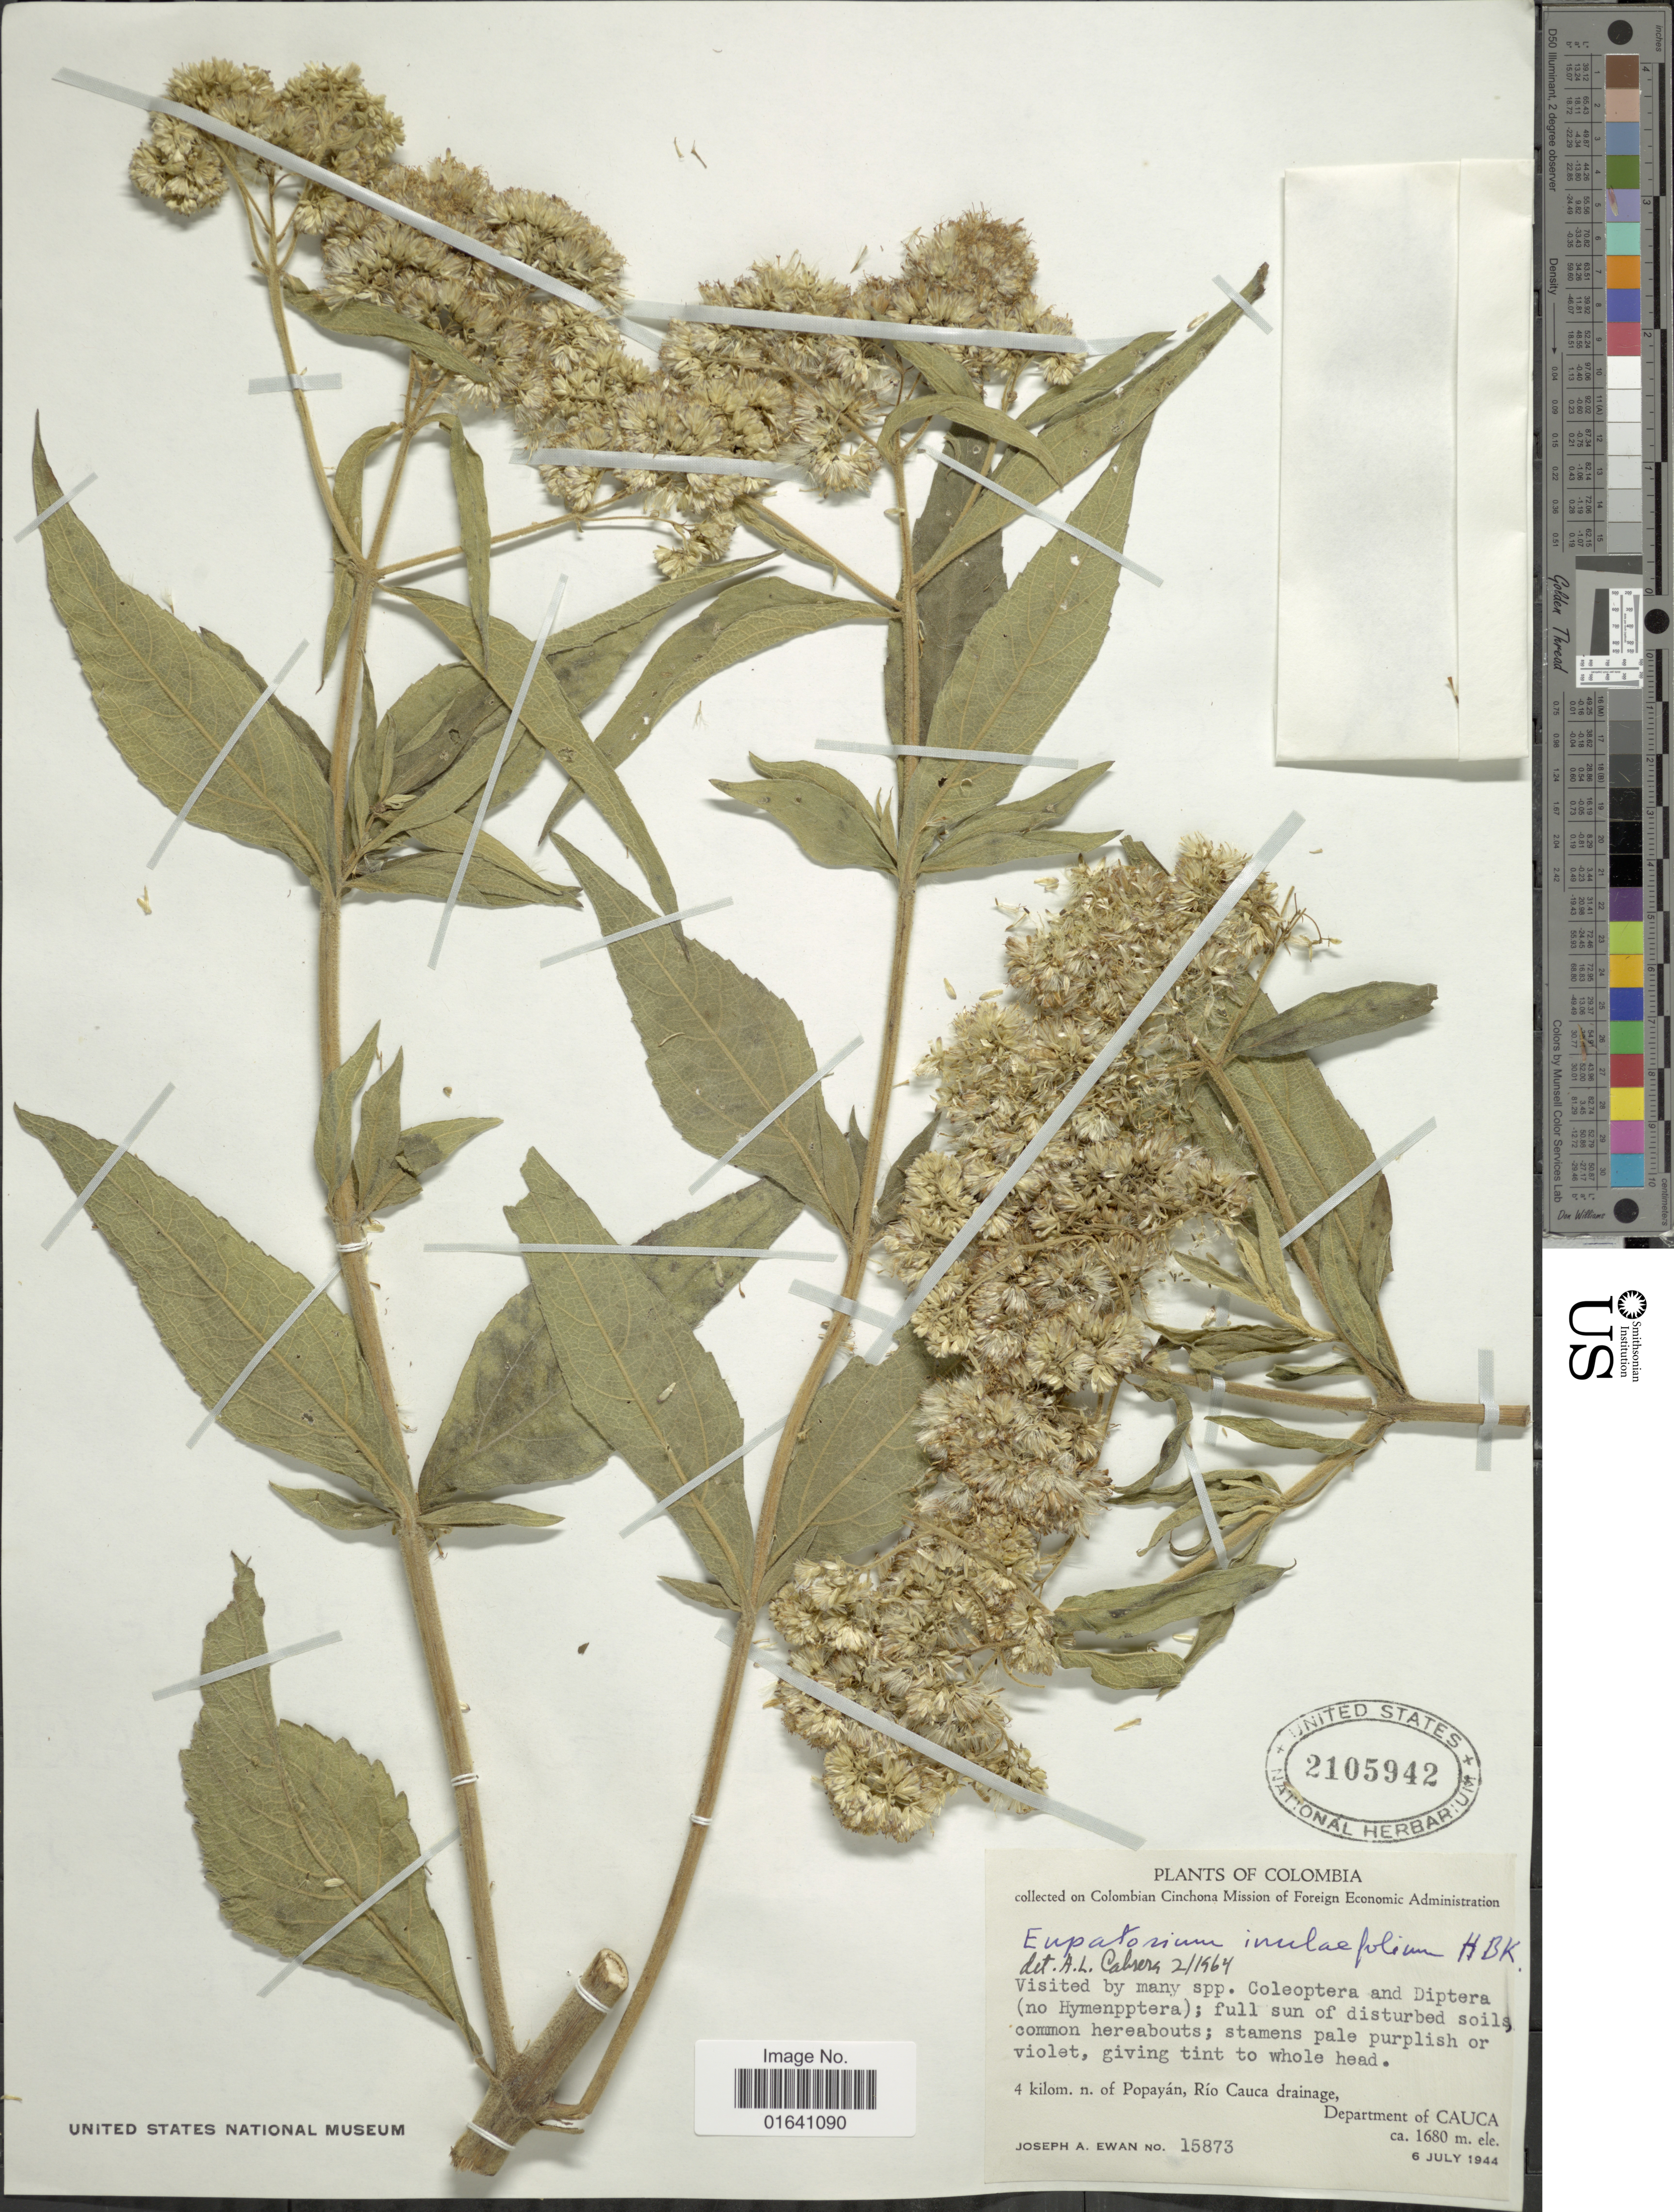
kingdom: Plantae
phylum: Tracheophyta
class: Magnoliopsida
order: Asterales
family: Asteraceae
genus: Austroeupatorium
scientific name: Austroeupatorium inulaefolium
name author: (Kunth) R.M. King & H. Rob.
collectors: J. A. Ewan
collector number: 15873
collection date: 1944-07-06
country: Colombia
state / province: Cauca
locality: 4 kilom. n. of Popayán, Río Cauca drainage, Department of Cauca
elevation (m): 1680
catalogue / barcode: US 2105942